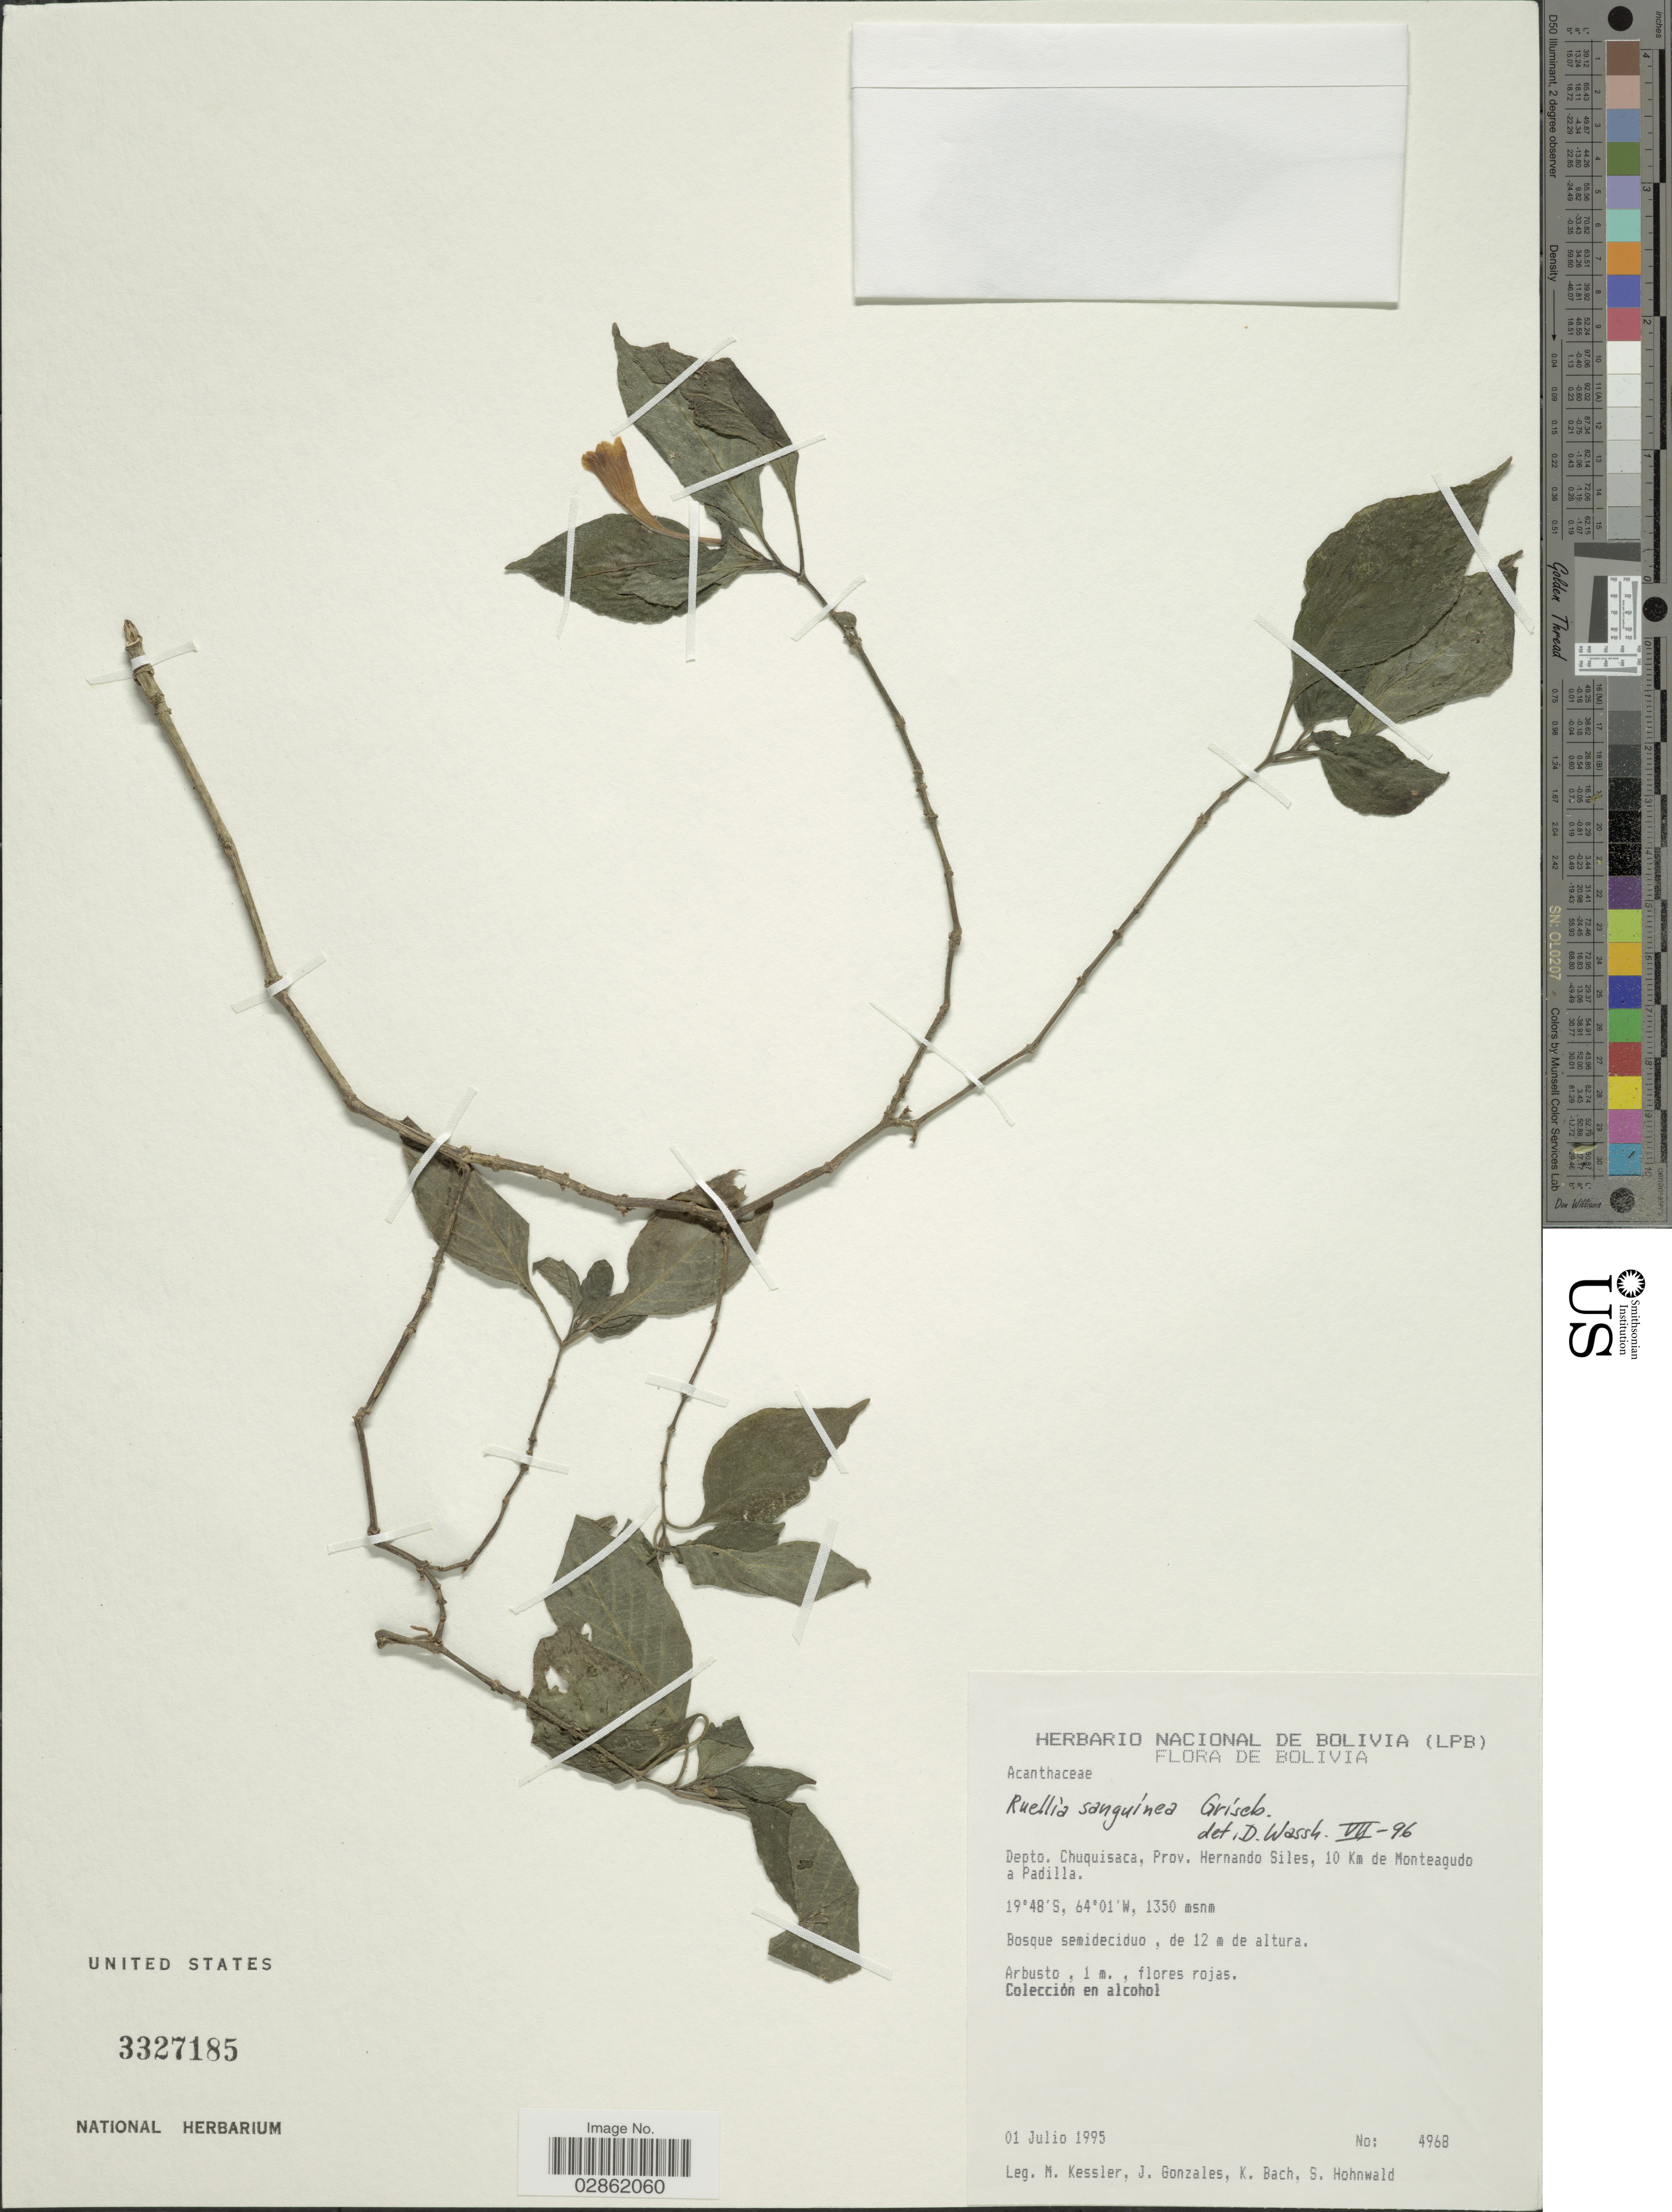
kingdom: Plantae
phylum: Tracheophyta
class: Magnoliopsida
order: Lamiales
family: Acanthaceae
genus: Ruellia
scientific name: Ruellia sanguinea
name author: Griseb.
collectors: M. Kessler, J. Gonzales, K. Bach & S. Hohnwald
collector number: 4968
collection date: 1995-07-01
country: Bolivia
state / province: Chuquisaca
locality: Depto. Chuquisaca, Prov. Hernando Siles, 10 Km de Montegudo a Padilla.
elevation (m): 1350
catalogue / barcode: US 3327185